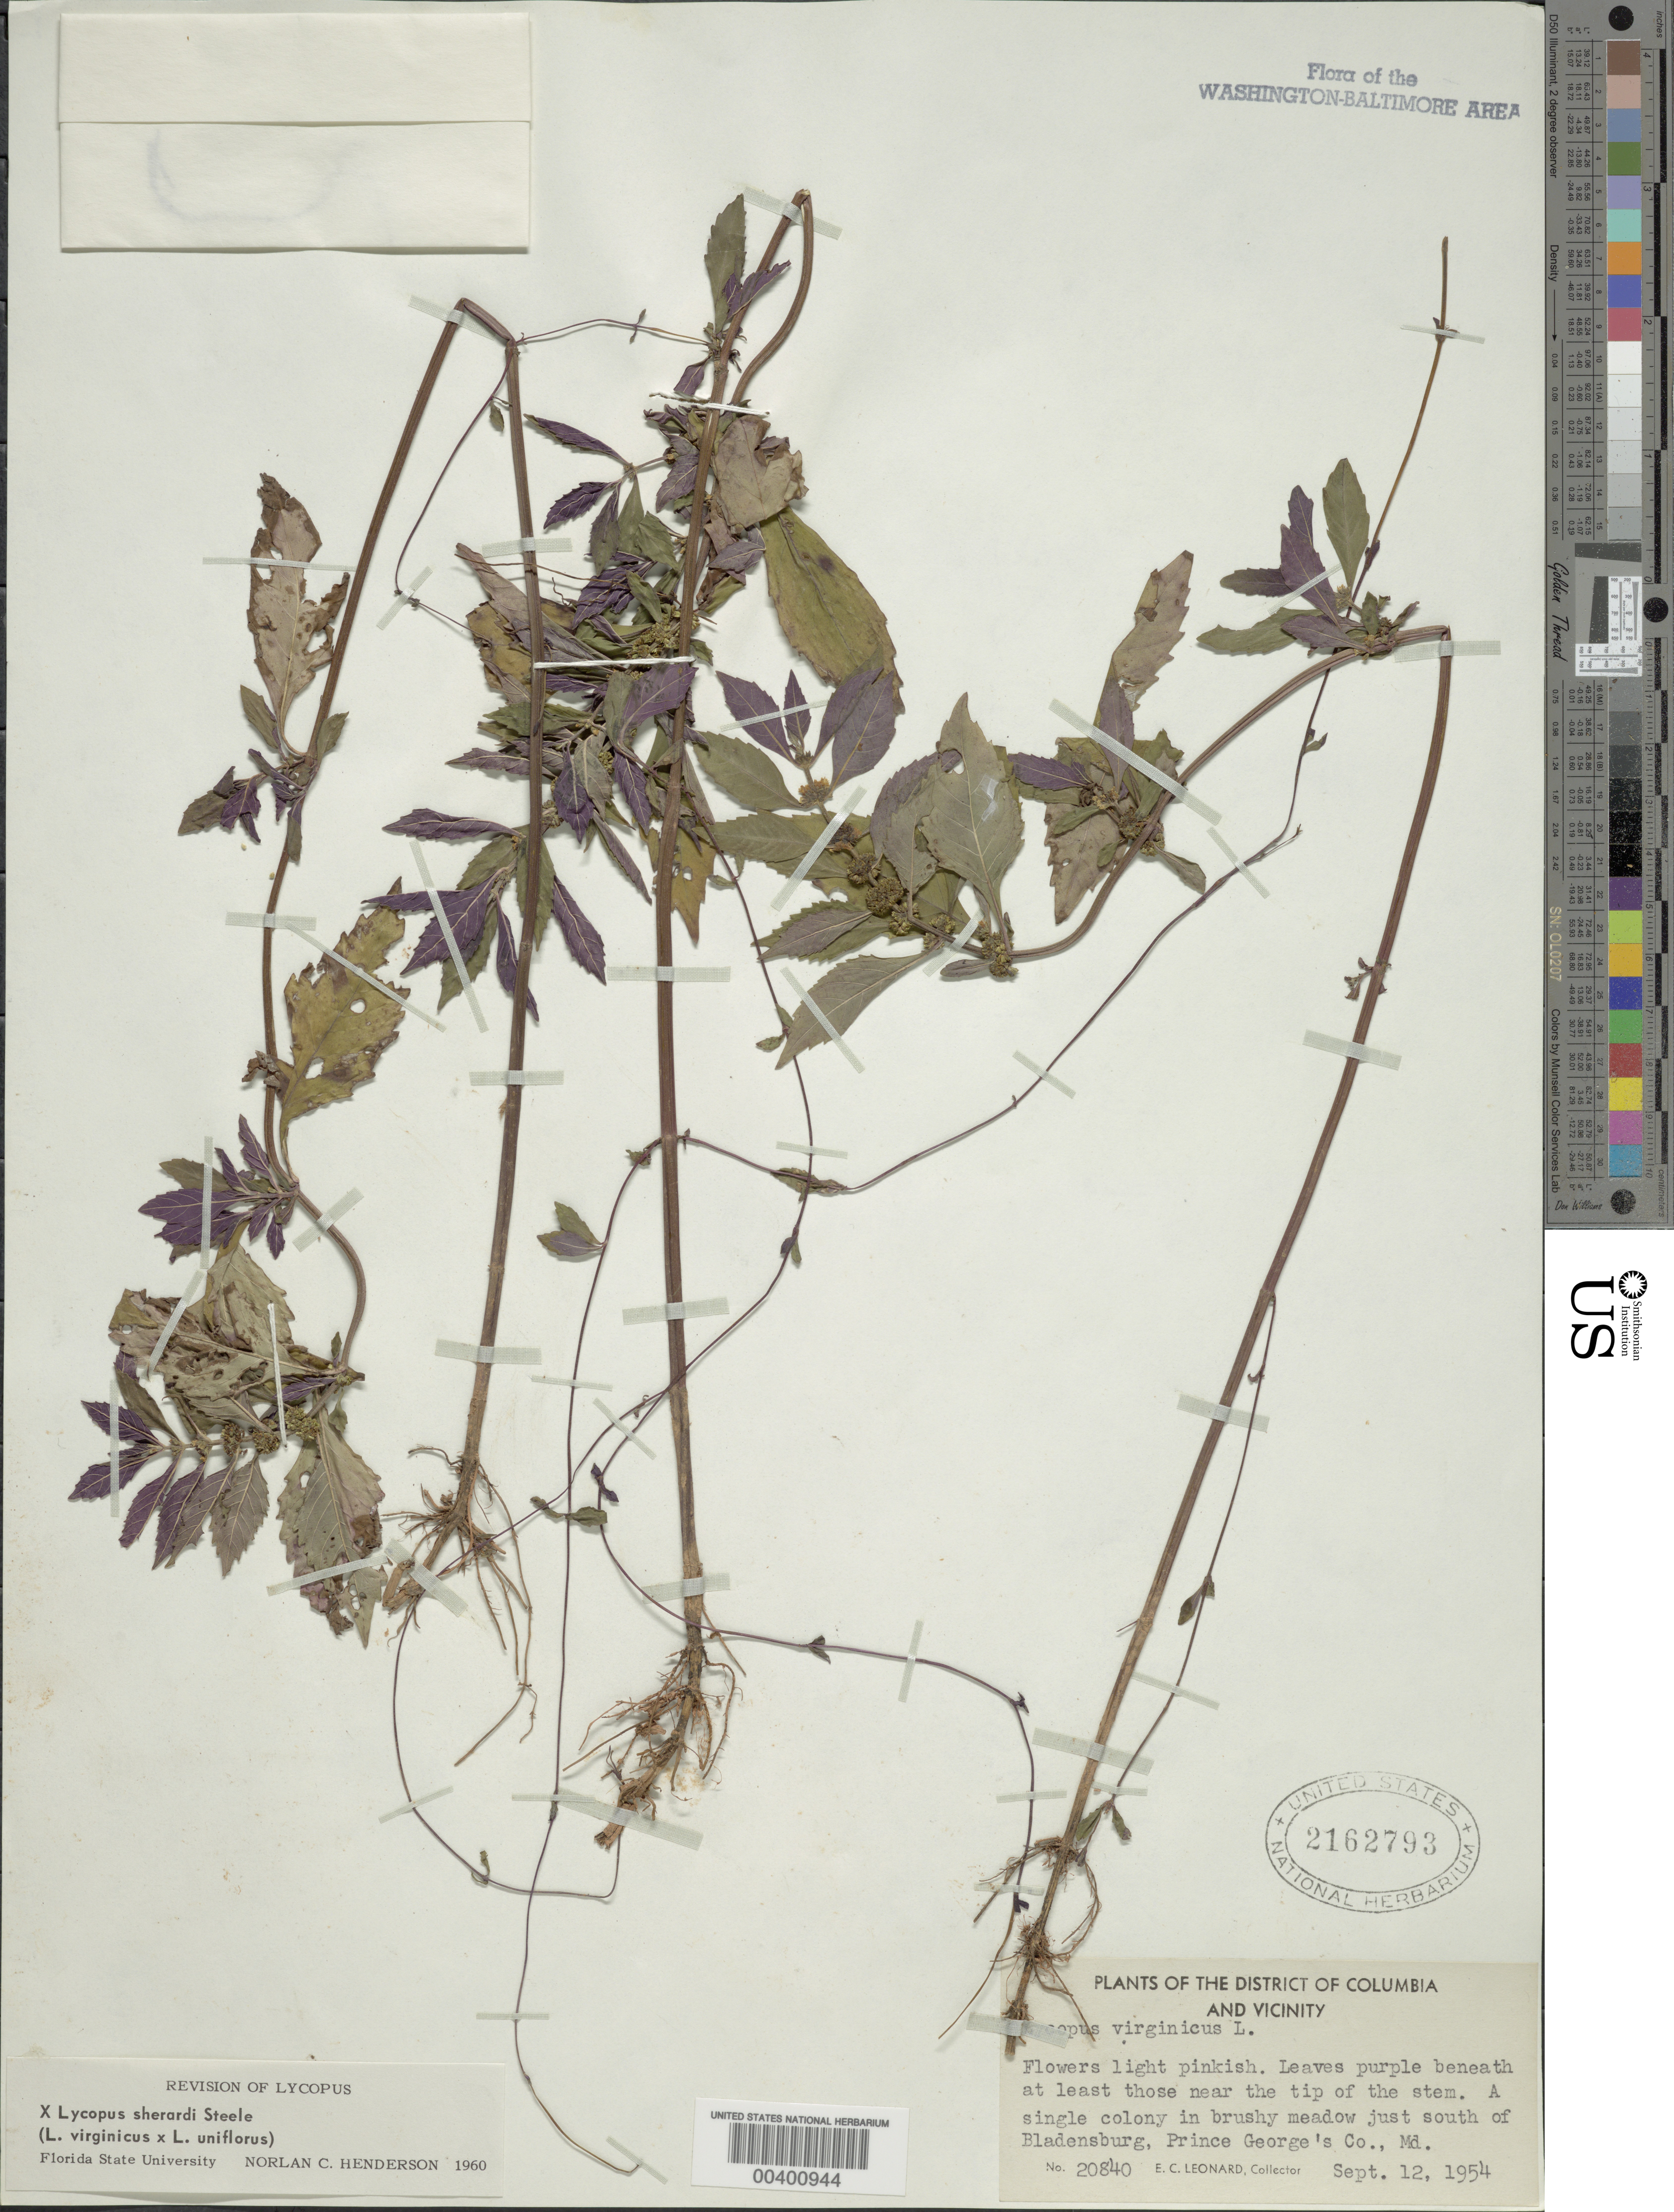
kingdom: Plantae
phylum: Tracheophyta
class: Magnoliopsida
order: Lamiales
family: Lamiaceae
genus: Lycopus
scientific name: Lycopus x sherardii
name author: E.S. Steele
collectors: E. C. Leonard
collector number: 20840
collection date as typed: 12 Sep 1954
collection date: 1954-09-12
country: United States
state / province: Maryland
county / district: Prince George's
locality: South of Bladensburg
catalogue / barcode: US 2162793